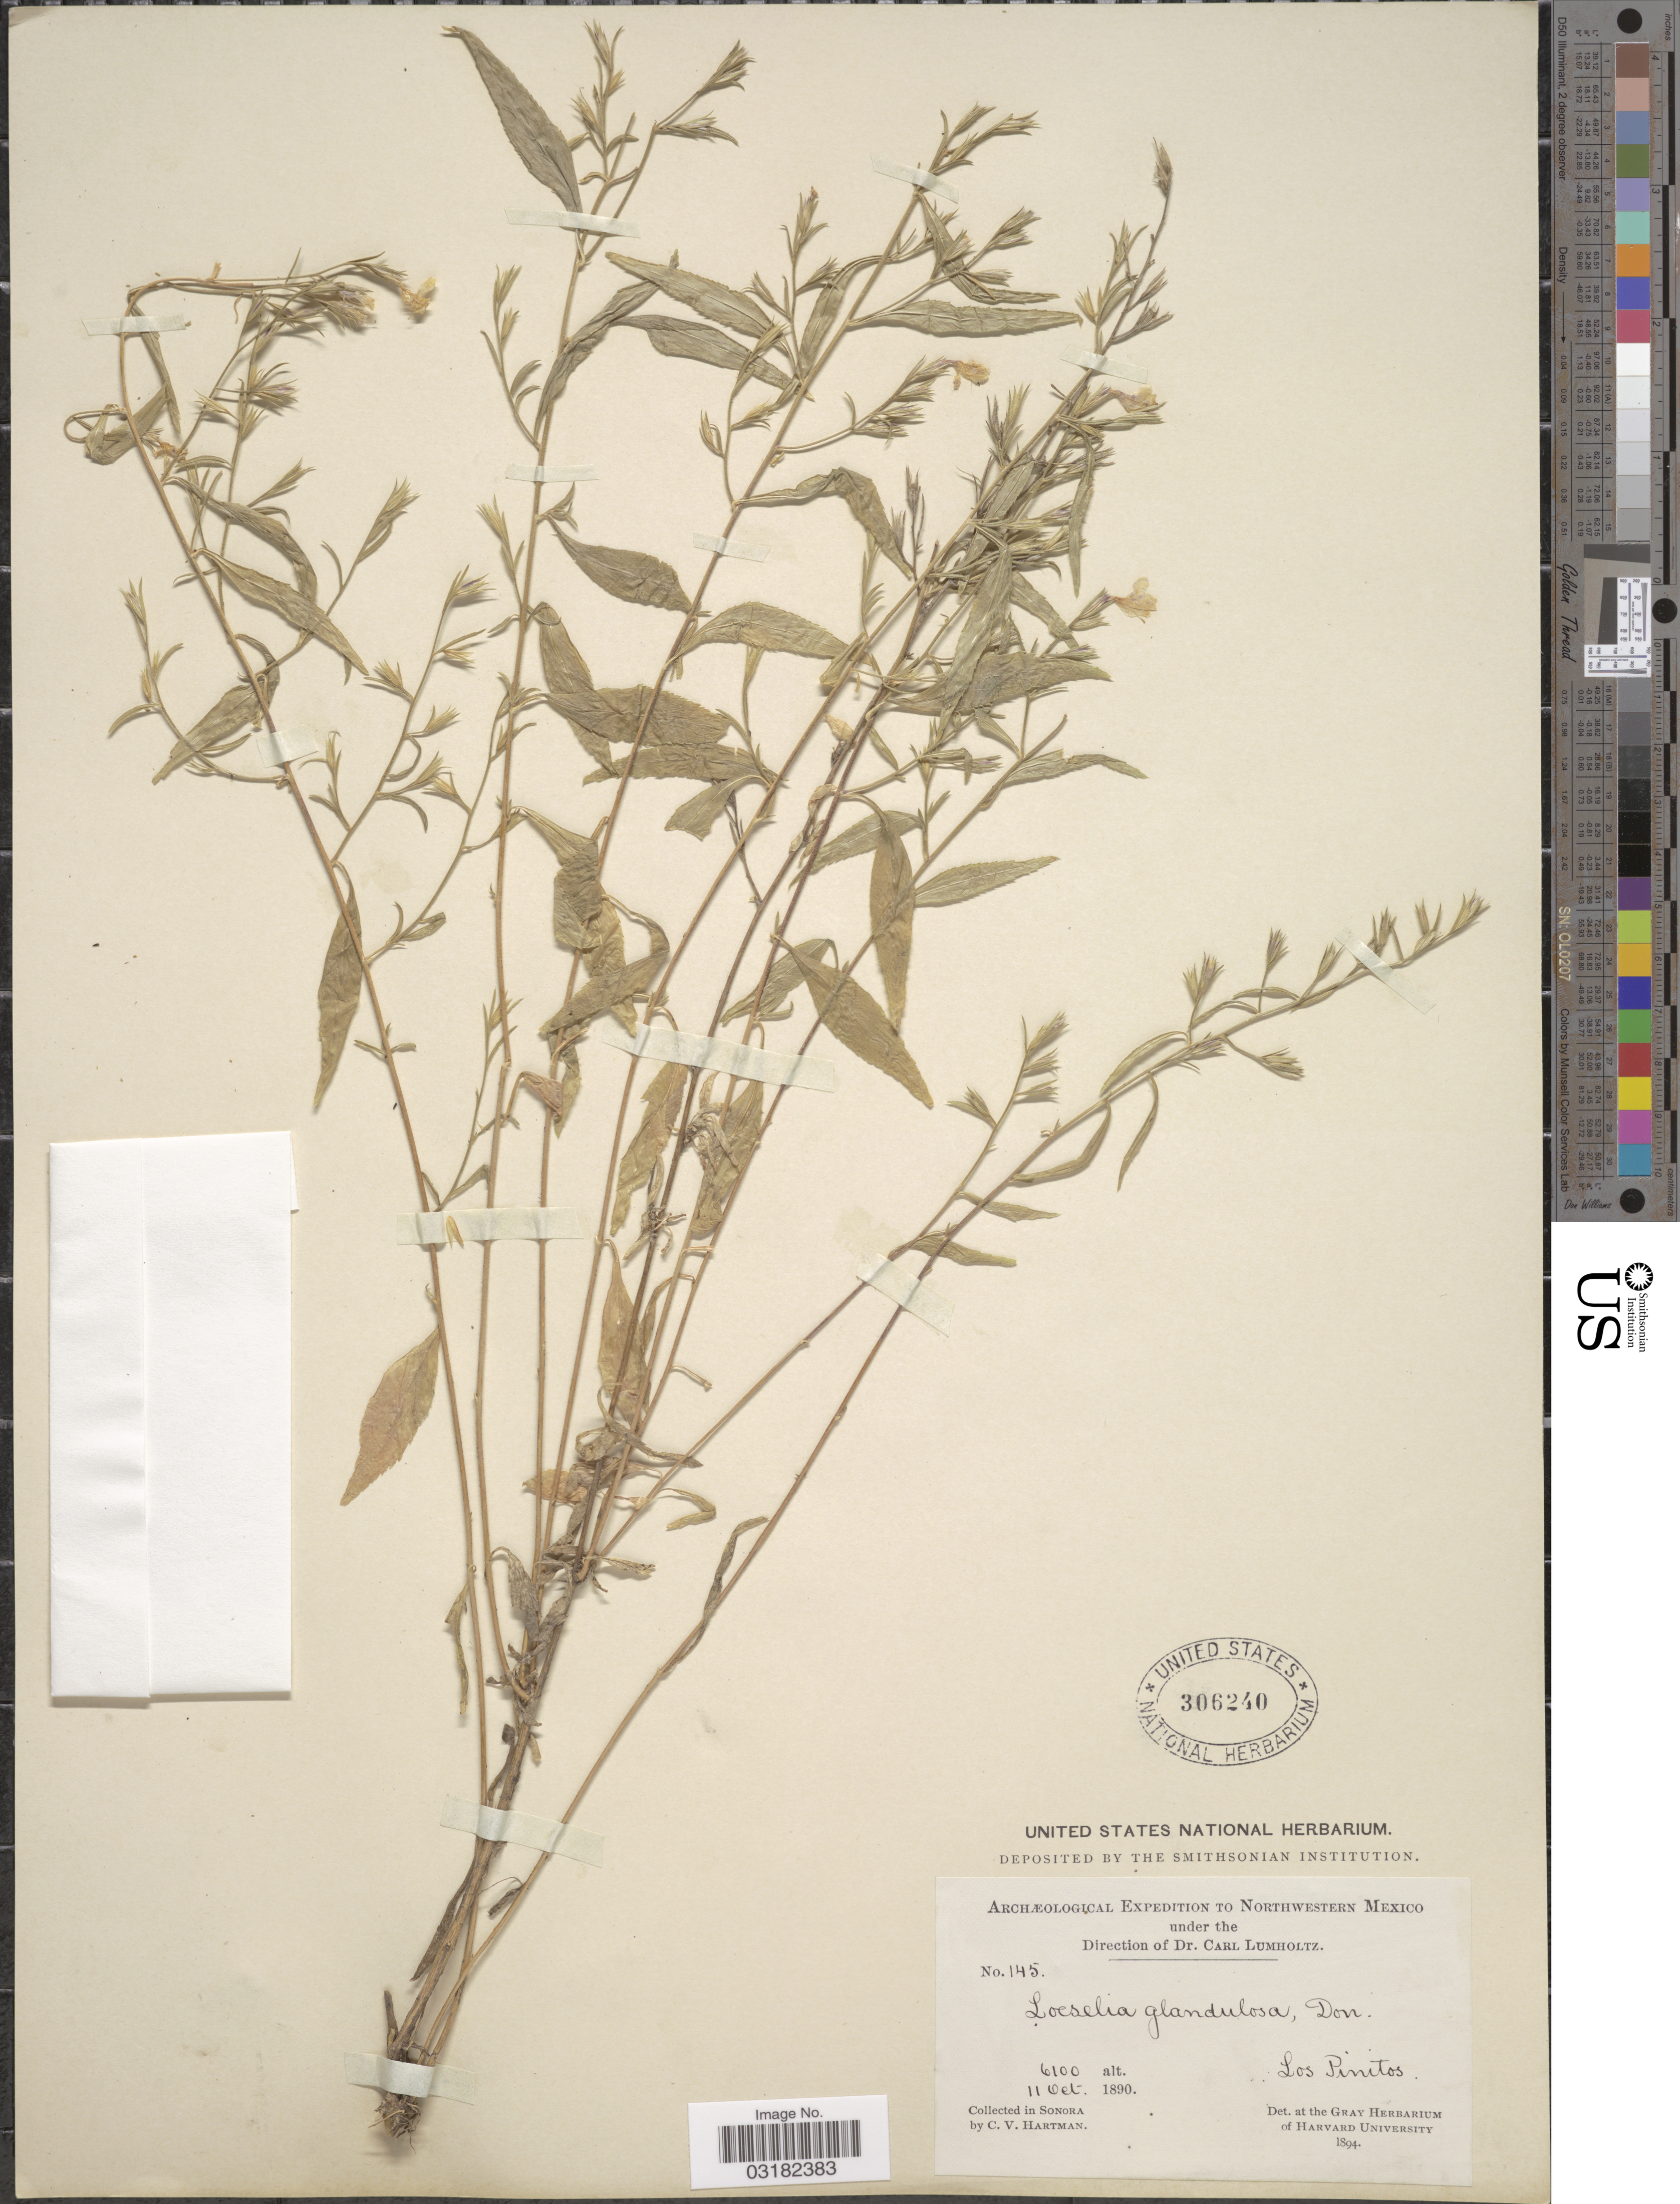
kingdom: Plantae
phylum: Tracheophyta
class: Magnoliopsida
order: Ericales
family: Polemoniaceae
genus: Loeselia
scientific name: Loeselia glandulosa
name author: (Cav.) G. Don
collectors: C. V. Hartman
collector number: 145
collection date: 1890-10-11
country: Mexico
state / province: Sonora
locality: Northwestern Mexico. Los Pinitos.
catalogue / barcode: US 306240